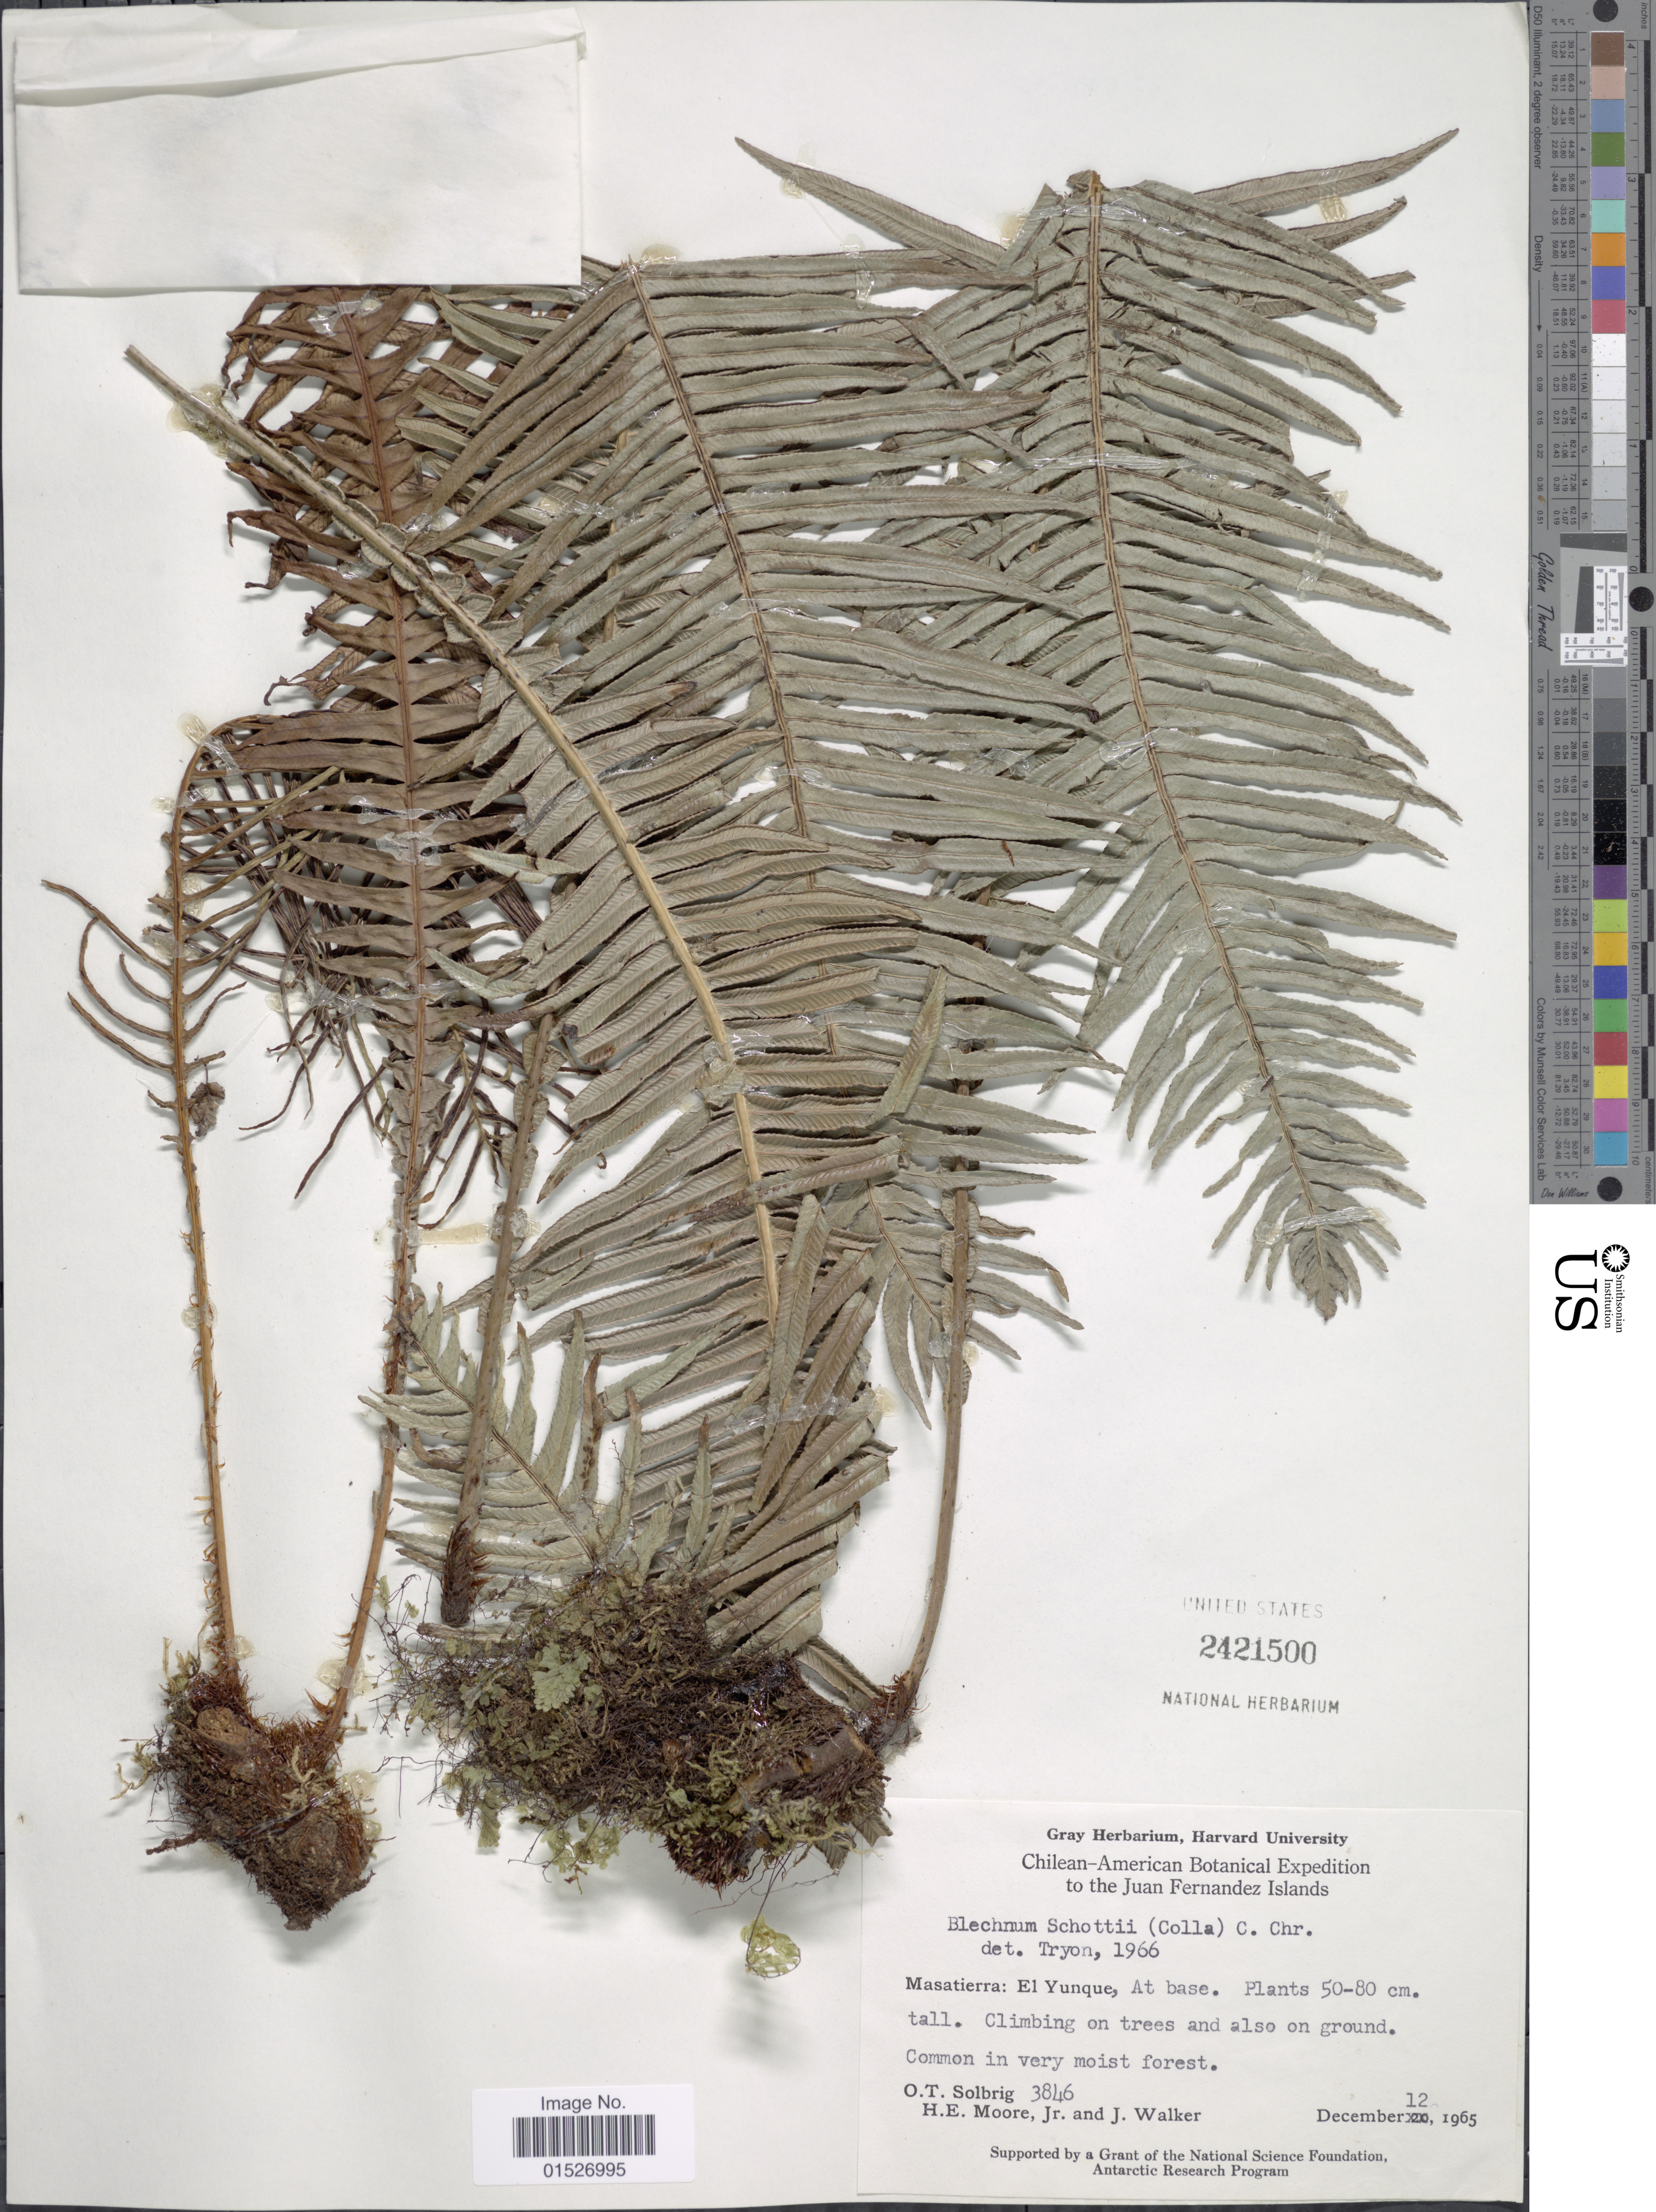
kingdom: Plantae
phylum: Tracheophyta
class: Polypodiopsida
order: Polypodiales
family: Blechnaceae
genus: Blechnum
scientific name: Blechnum schottii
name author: (Colla) C. Chr.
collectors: O. T. Solbrig, H. Moore & J. Walker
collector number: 3846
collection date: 1965-12-12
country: Chile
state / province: Valparaíso (V)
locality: Masatiera: El Yungue, At base.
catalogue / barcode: US 2421500